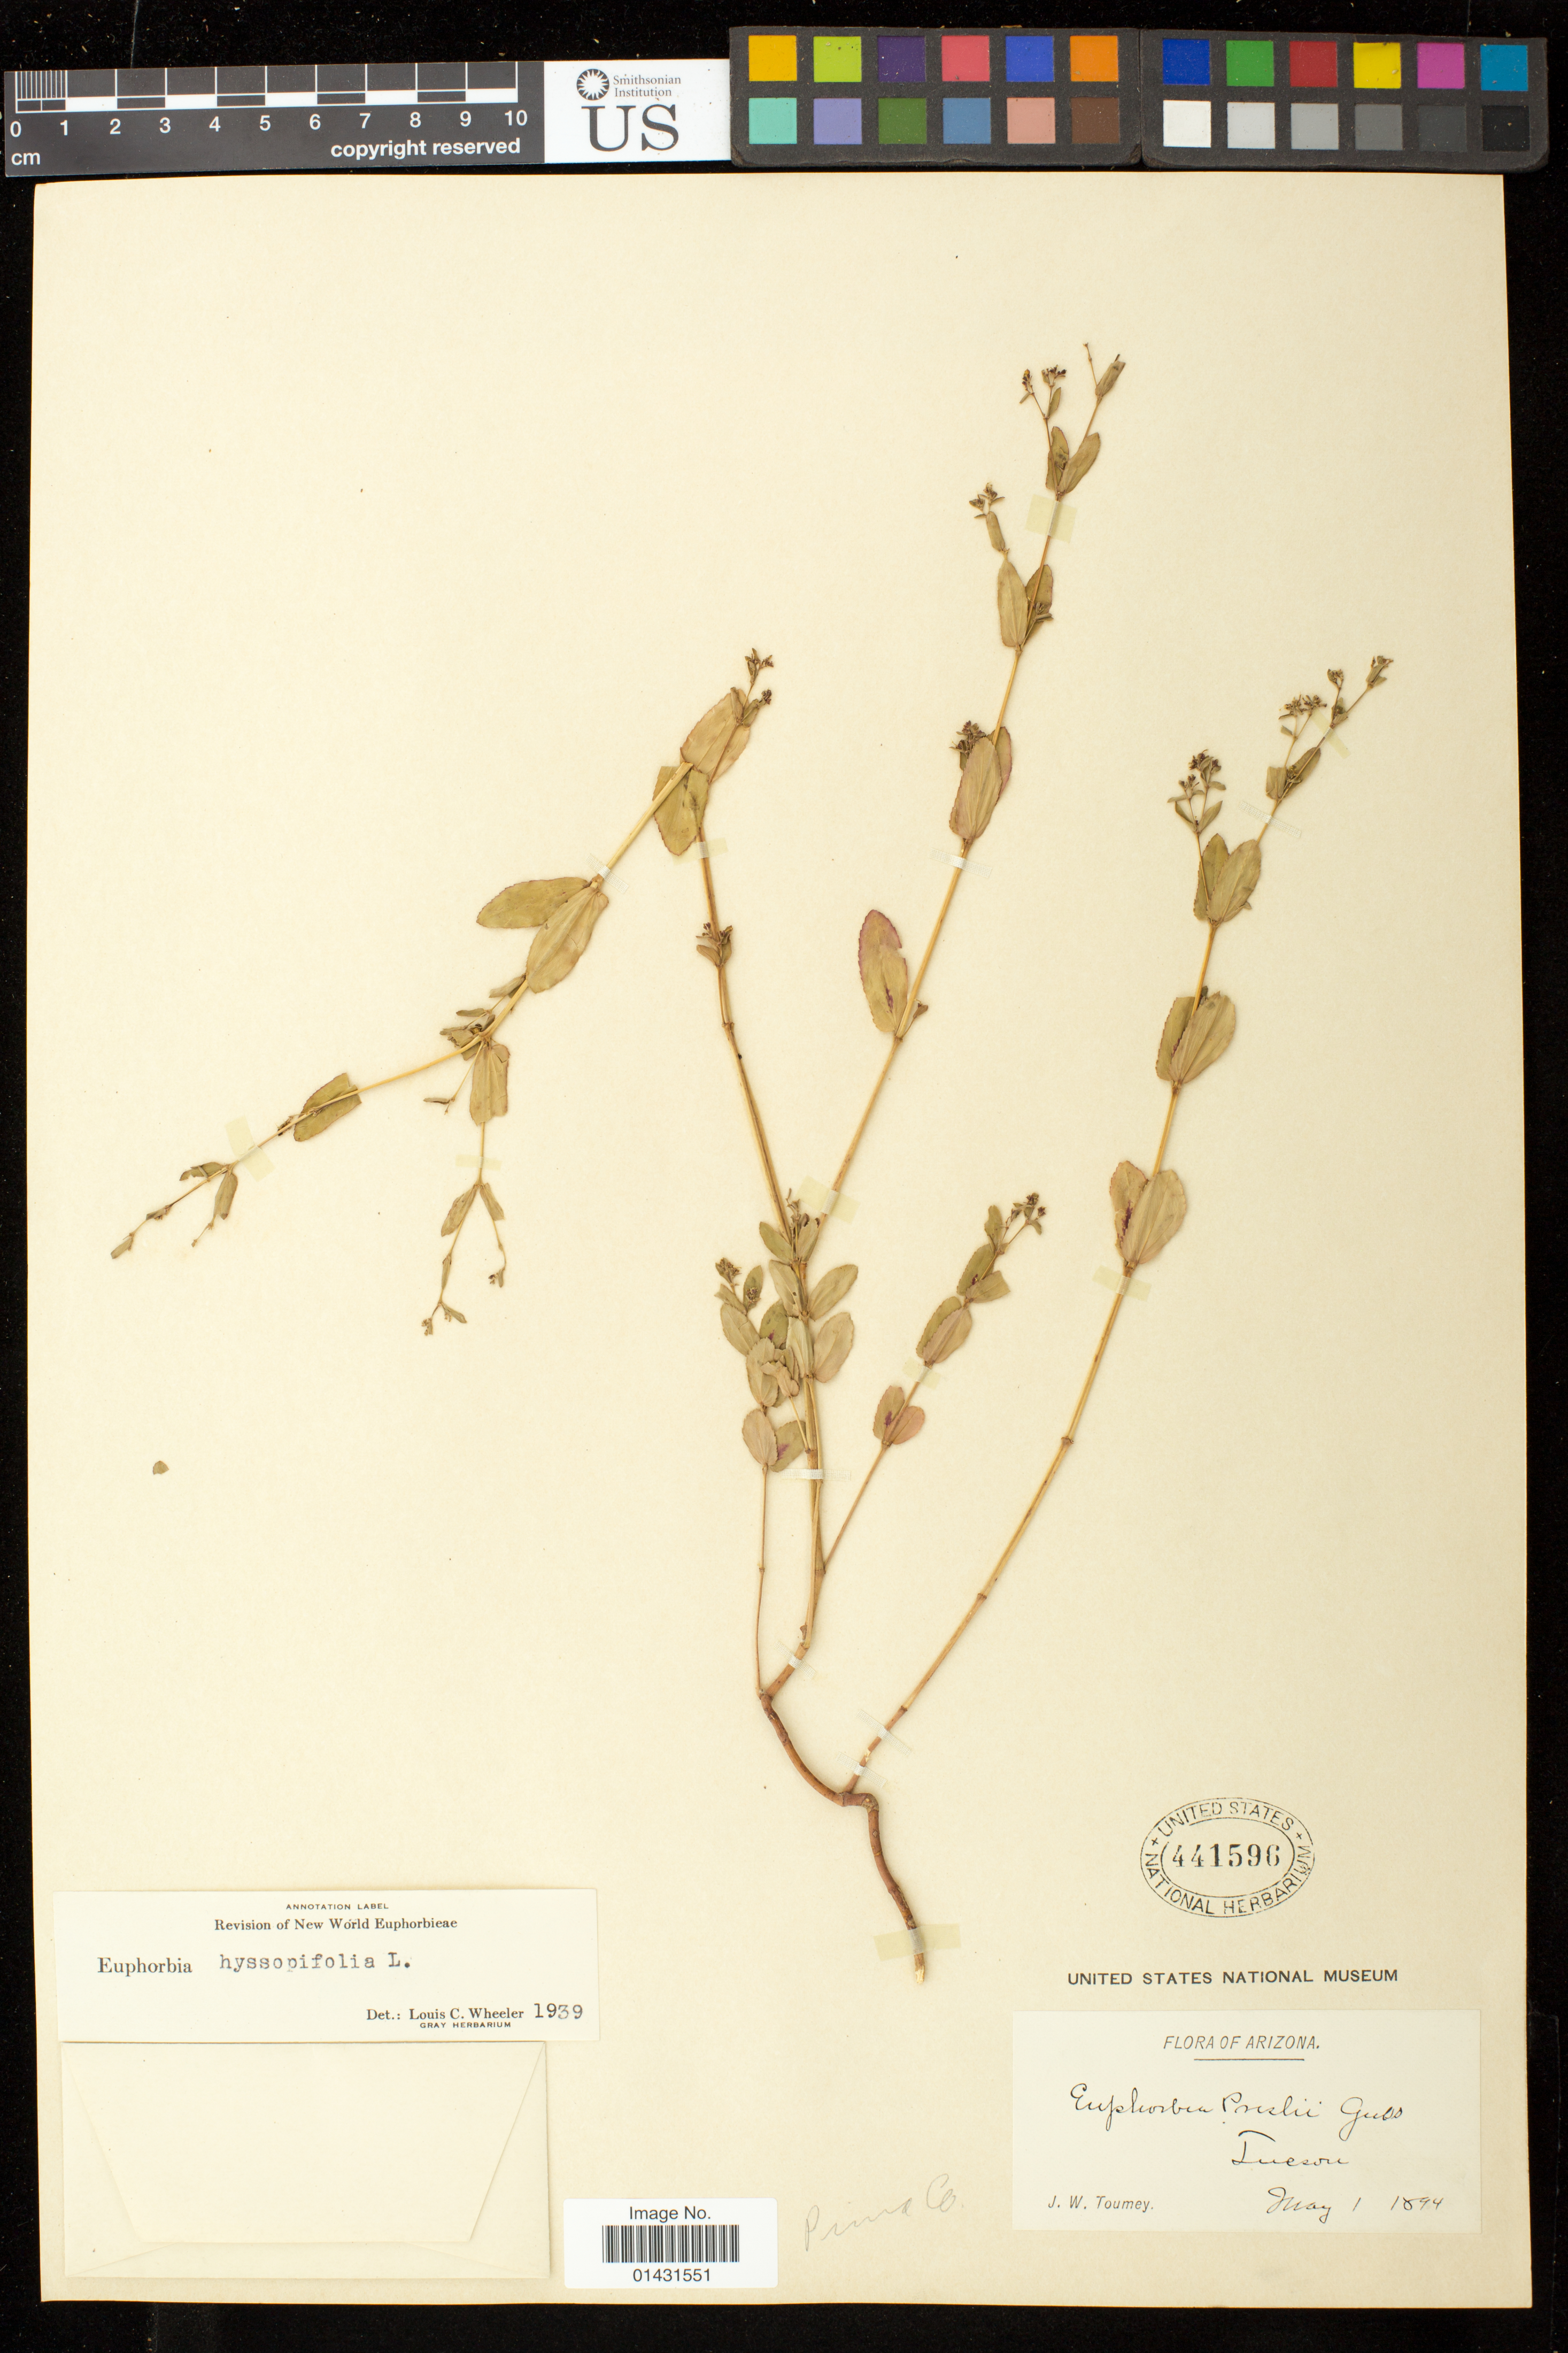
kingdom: Plantae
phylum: Tracheophyta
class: Magnoliopsida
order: Malpighiales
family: Euphorbiaceae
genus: Euphorbia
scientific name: Euphorbia hyssopifolia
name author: L.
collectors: J. W. Toumey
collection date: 1894-05-01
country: United States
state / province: Arizona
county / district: Pima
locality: Tucson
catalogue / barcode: US 441596